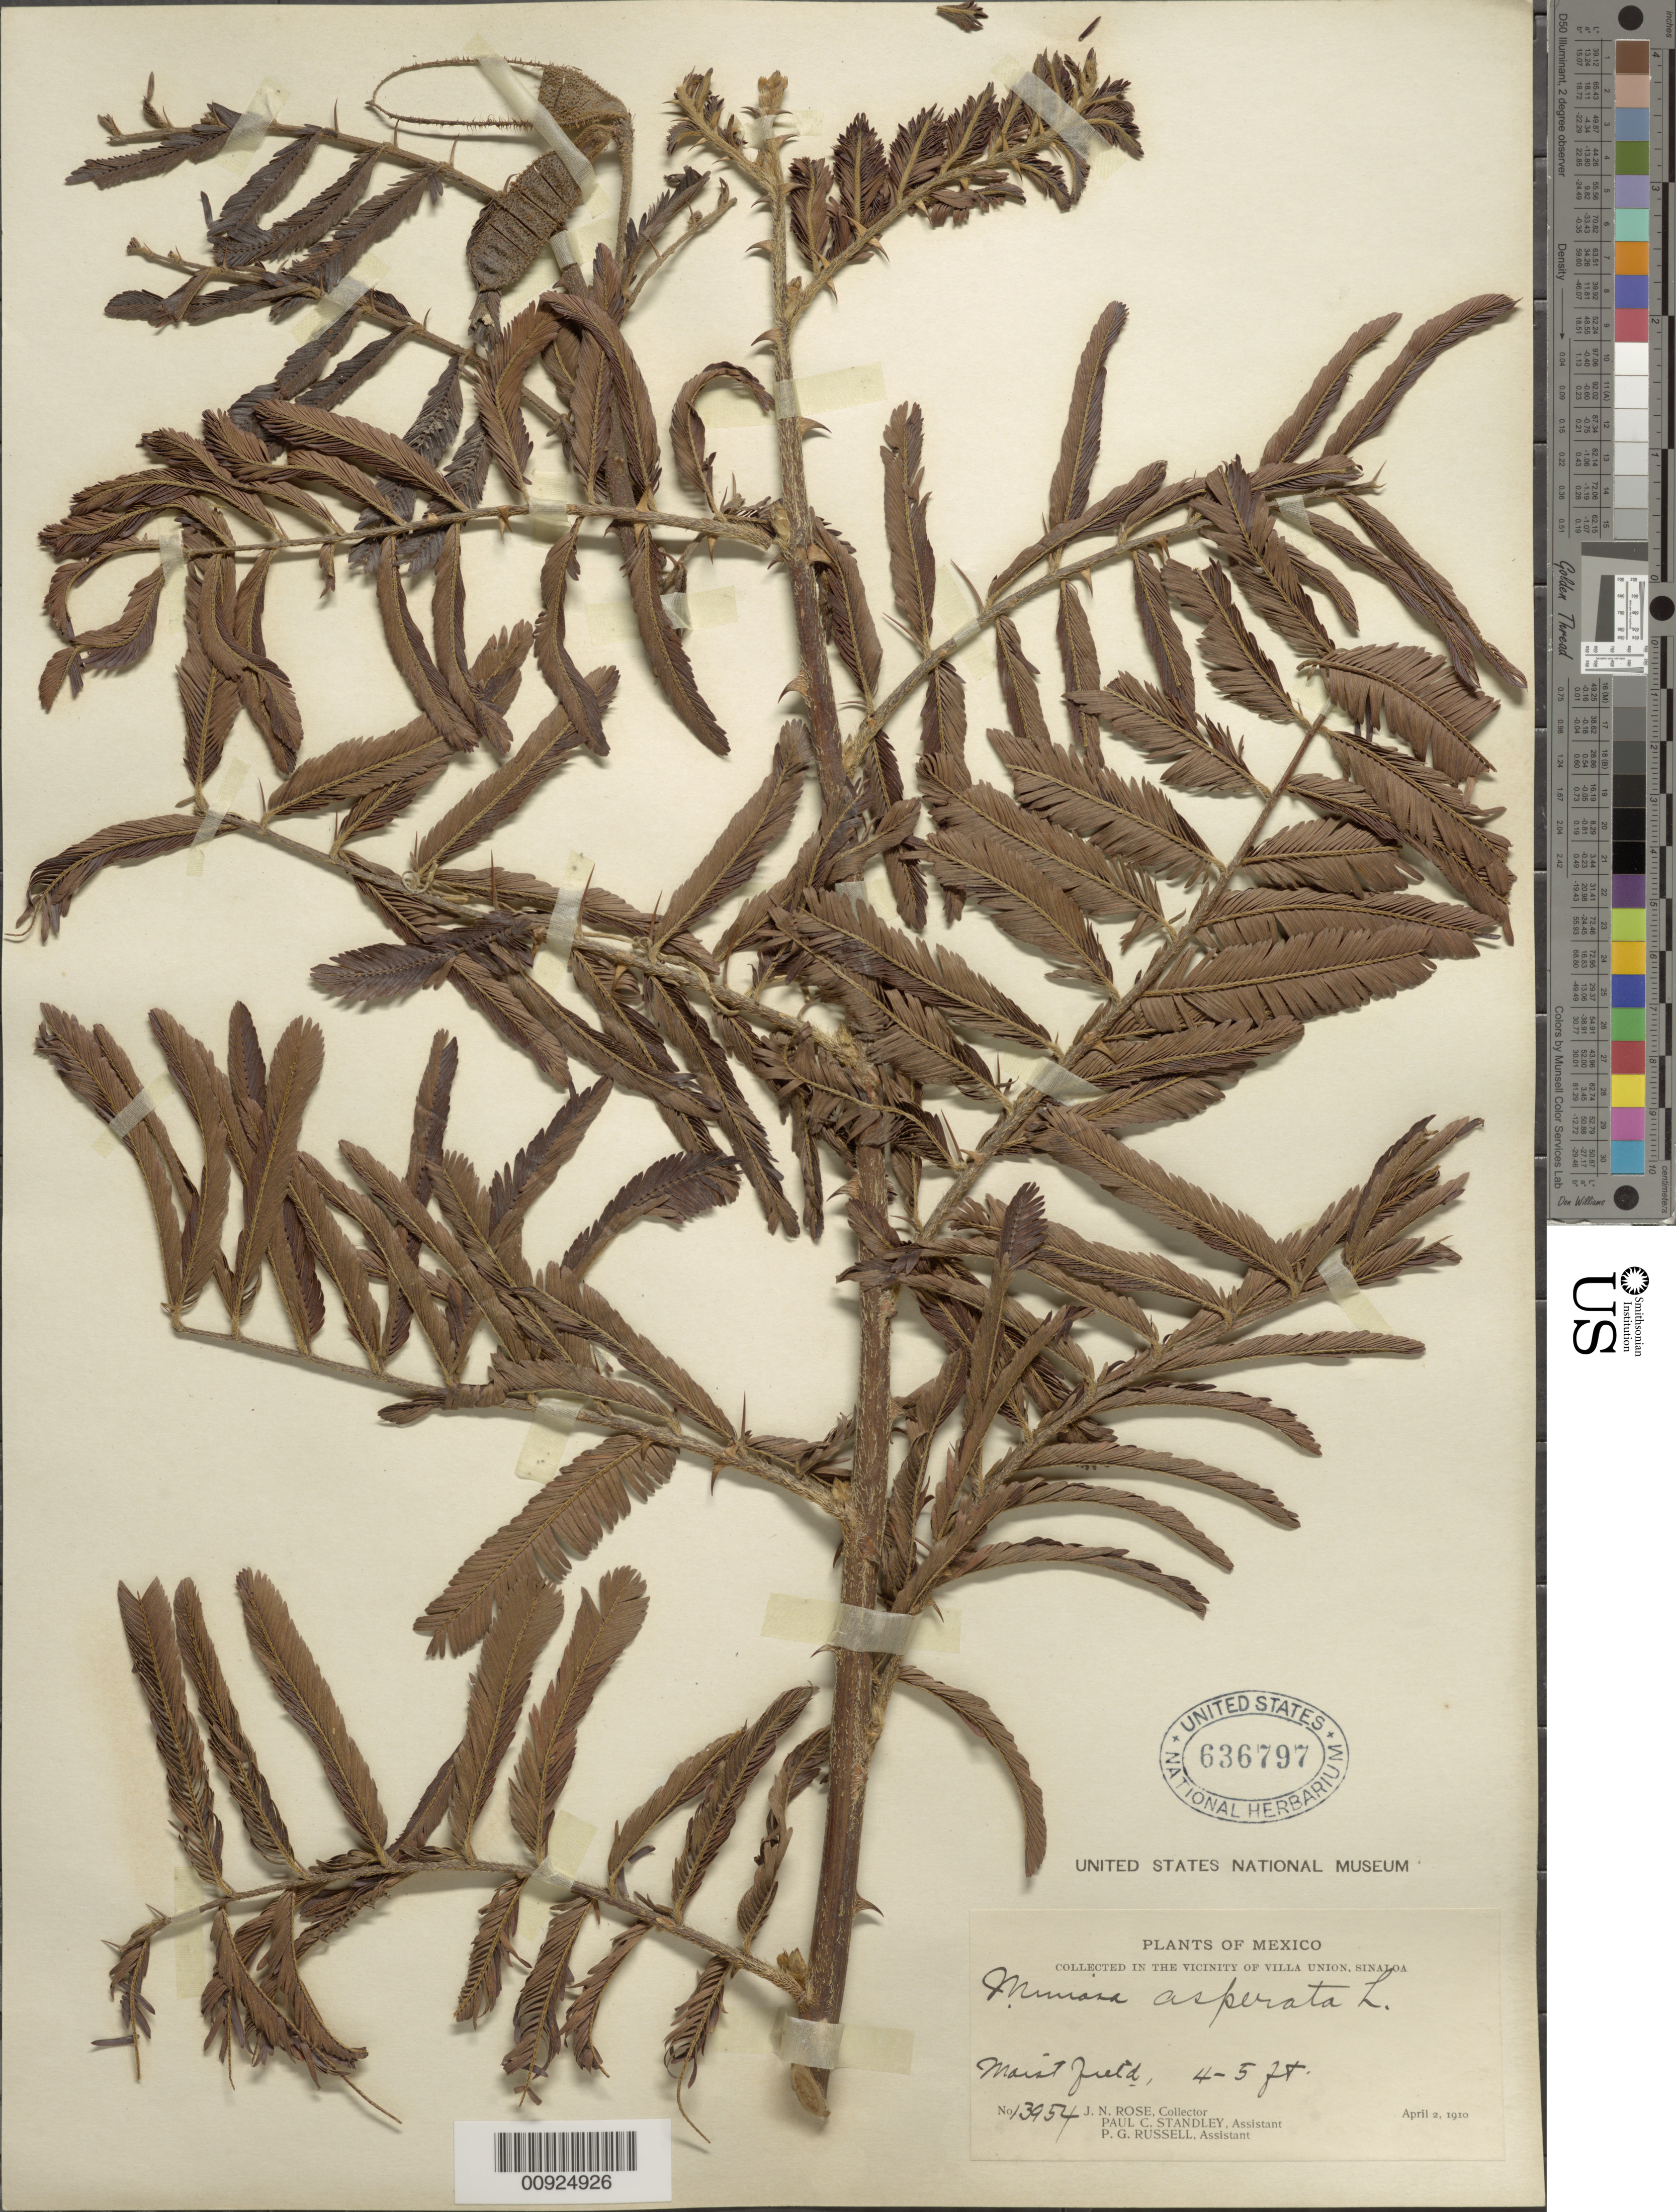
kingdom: Plantae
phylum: Tracheophyta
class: Magnoliopsida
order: Fabales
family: Fabaceae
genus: Mimosa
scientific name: Mimosa pigra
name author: L.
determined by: Strong, Mark T., (BOT), Smithsonian Institution - National Museum of Natural History (UNITED STATES)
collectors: J. N. Rose, P. C. Standley & P. G. Russell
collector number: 13954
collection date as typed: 02 Apr 1910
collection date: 1910-04-02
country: Mexico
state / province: Sinaloa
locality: In the vicinity of Villa Unión, Sinaloa.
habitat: Moist field.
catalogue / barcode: US 636797